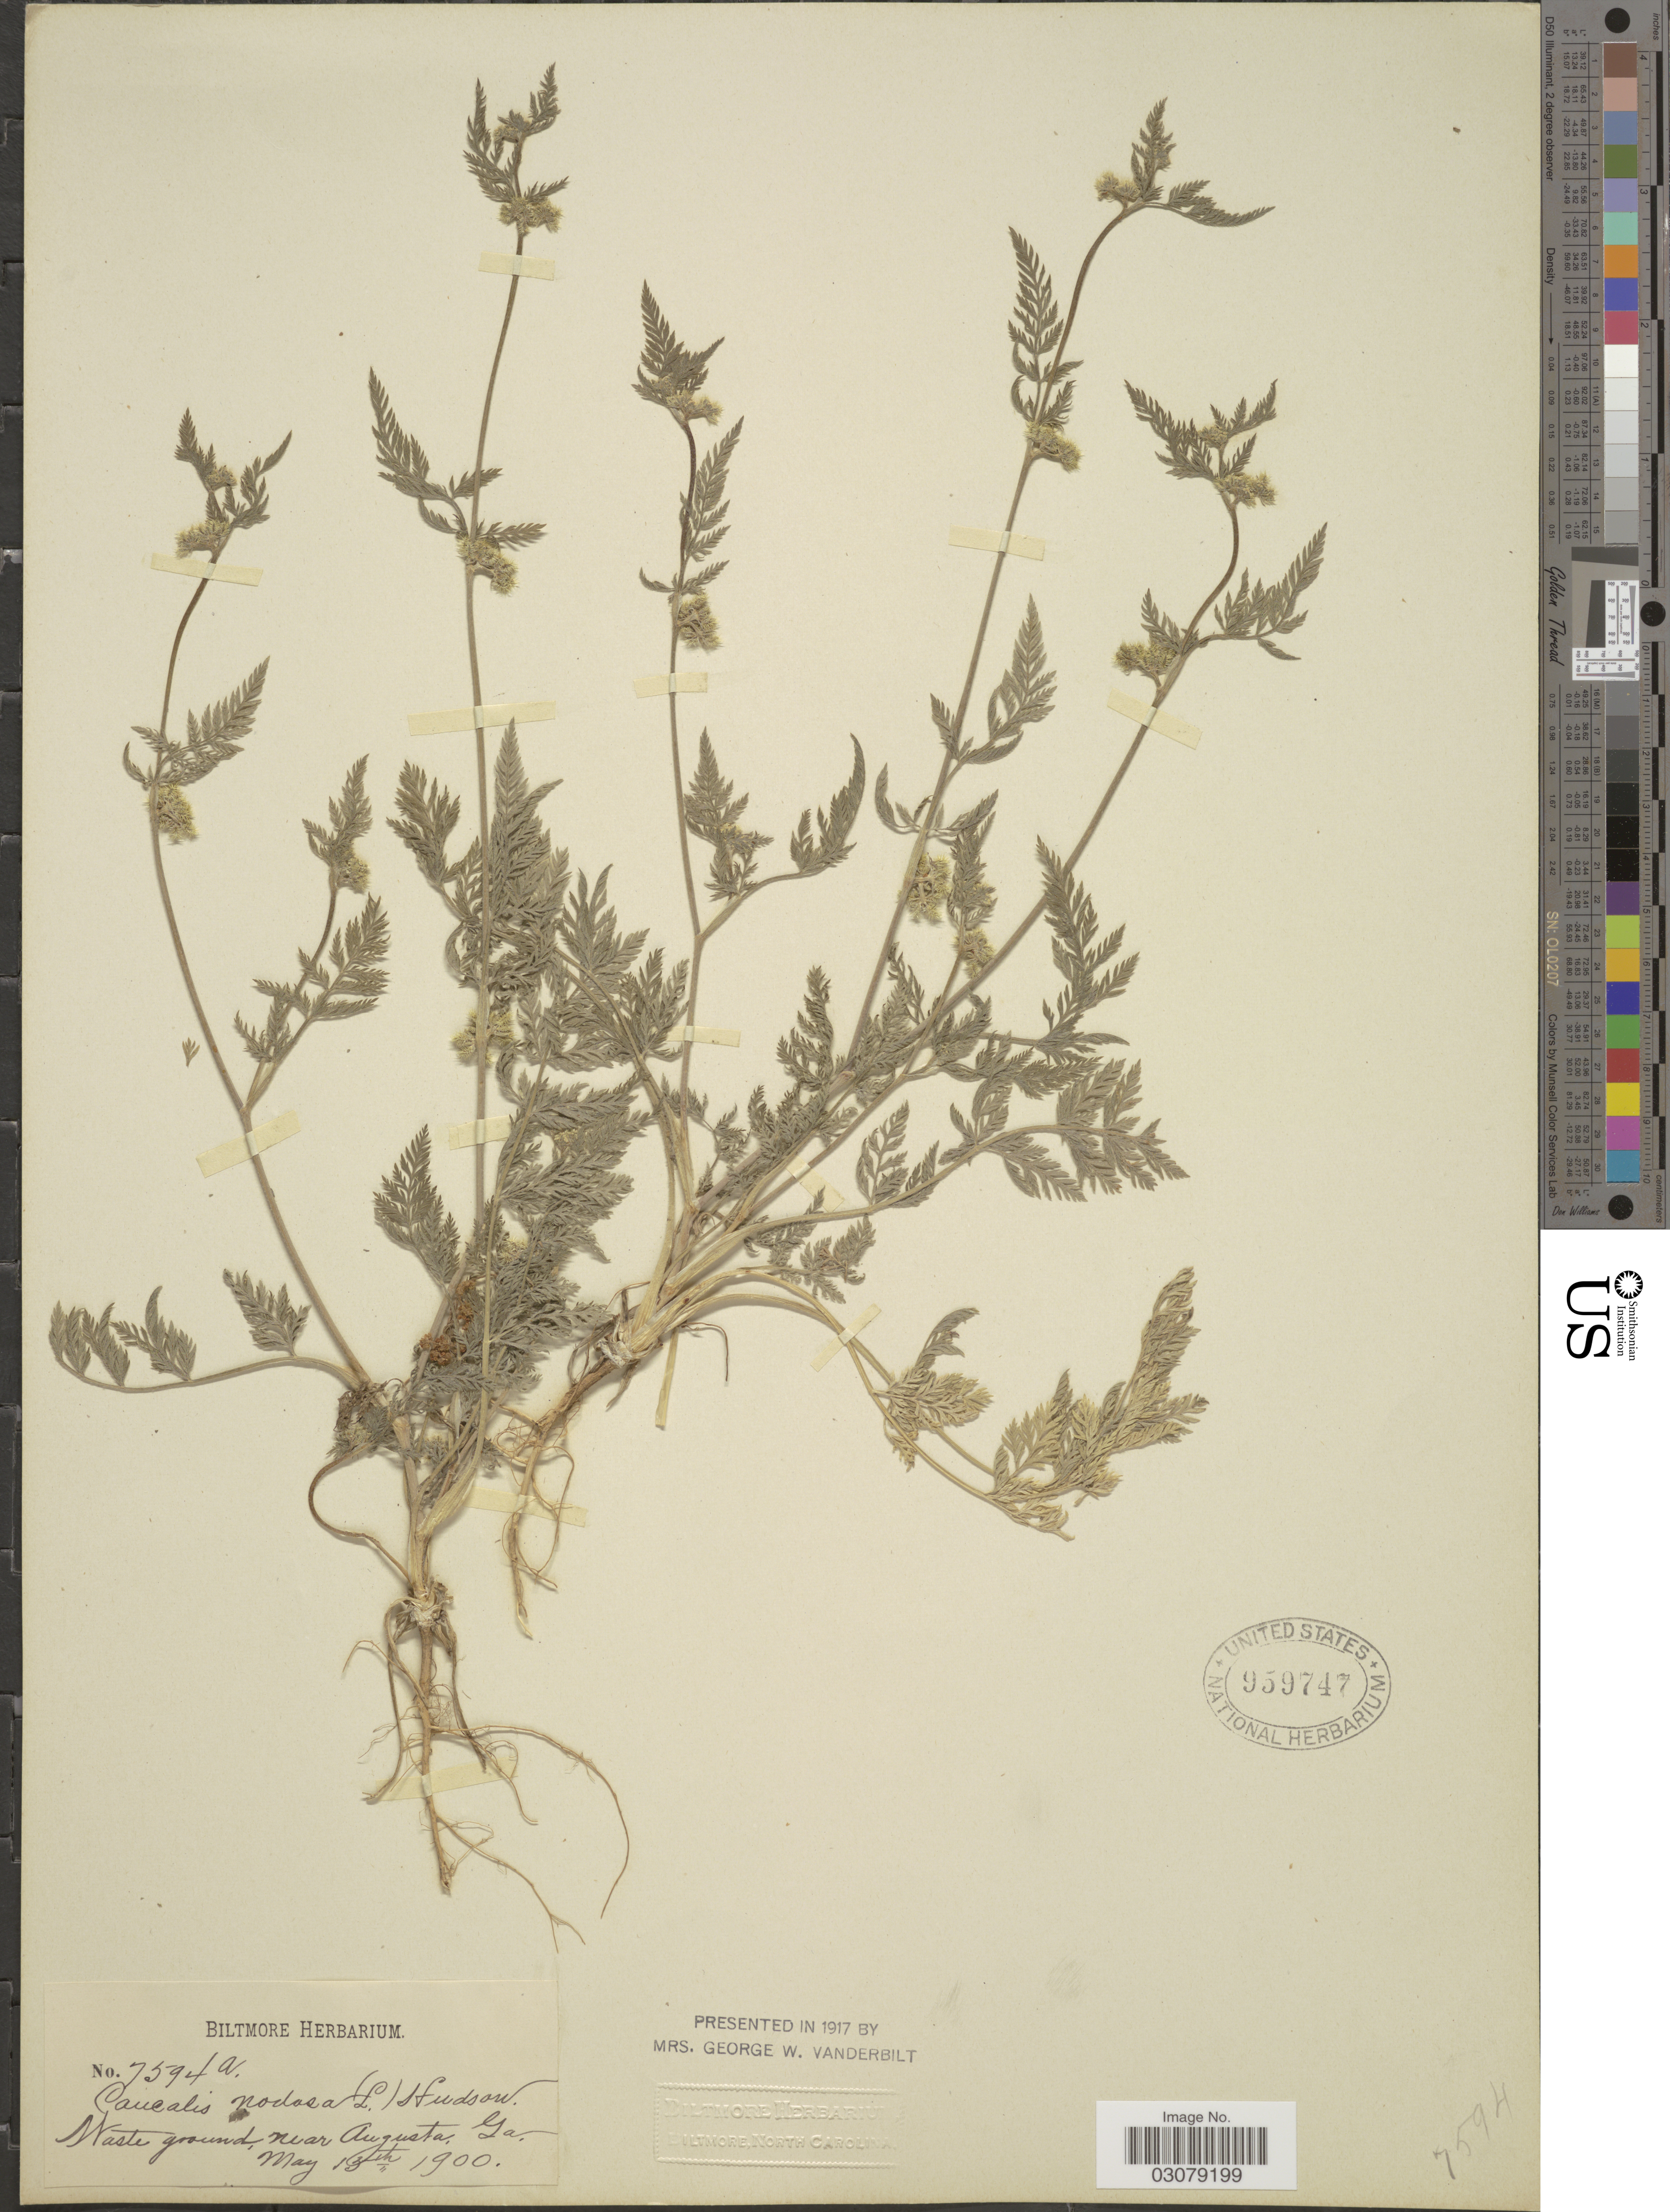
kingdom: Plantae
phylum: Tracheophyta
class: Magnoliopsida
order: Apiales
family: Apiaceae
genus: Torilis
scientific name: Torilis nodosa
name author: (L.) Gaertn.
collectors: ex herb. Biltmore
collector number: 7594a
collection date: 1900-05-13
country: United States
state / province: Georgia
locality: Waste ground, near Augusta.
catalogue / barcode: US 959747